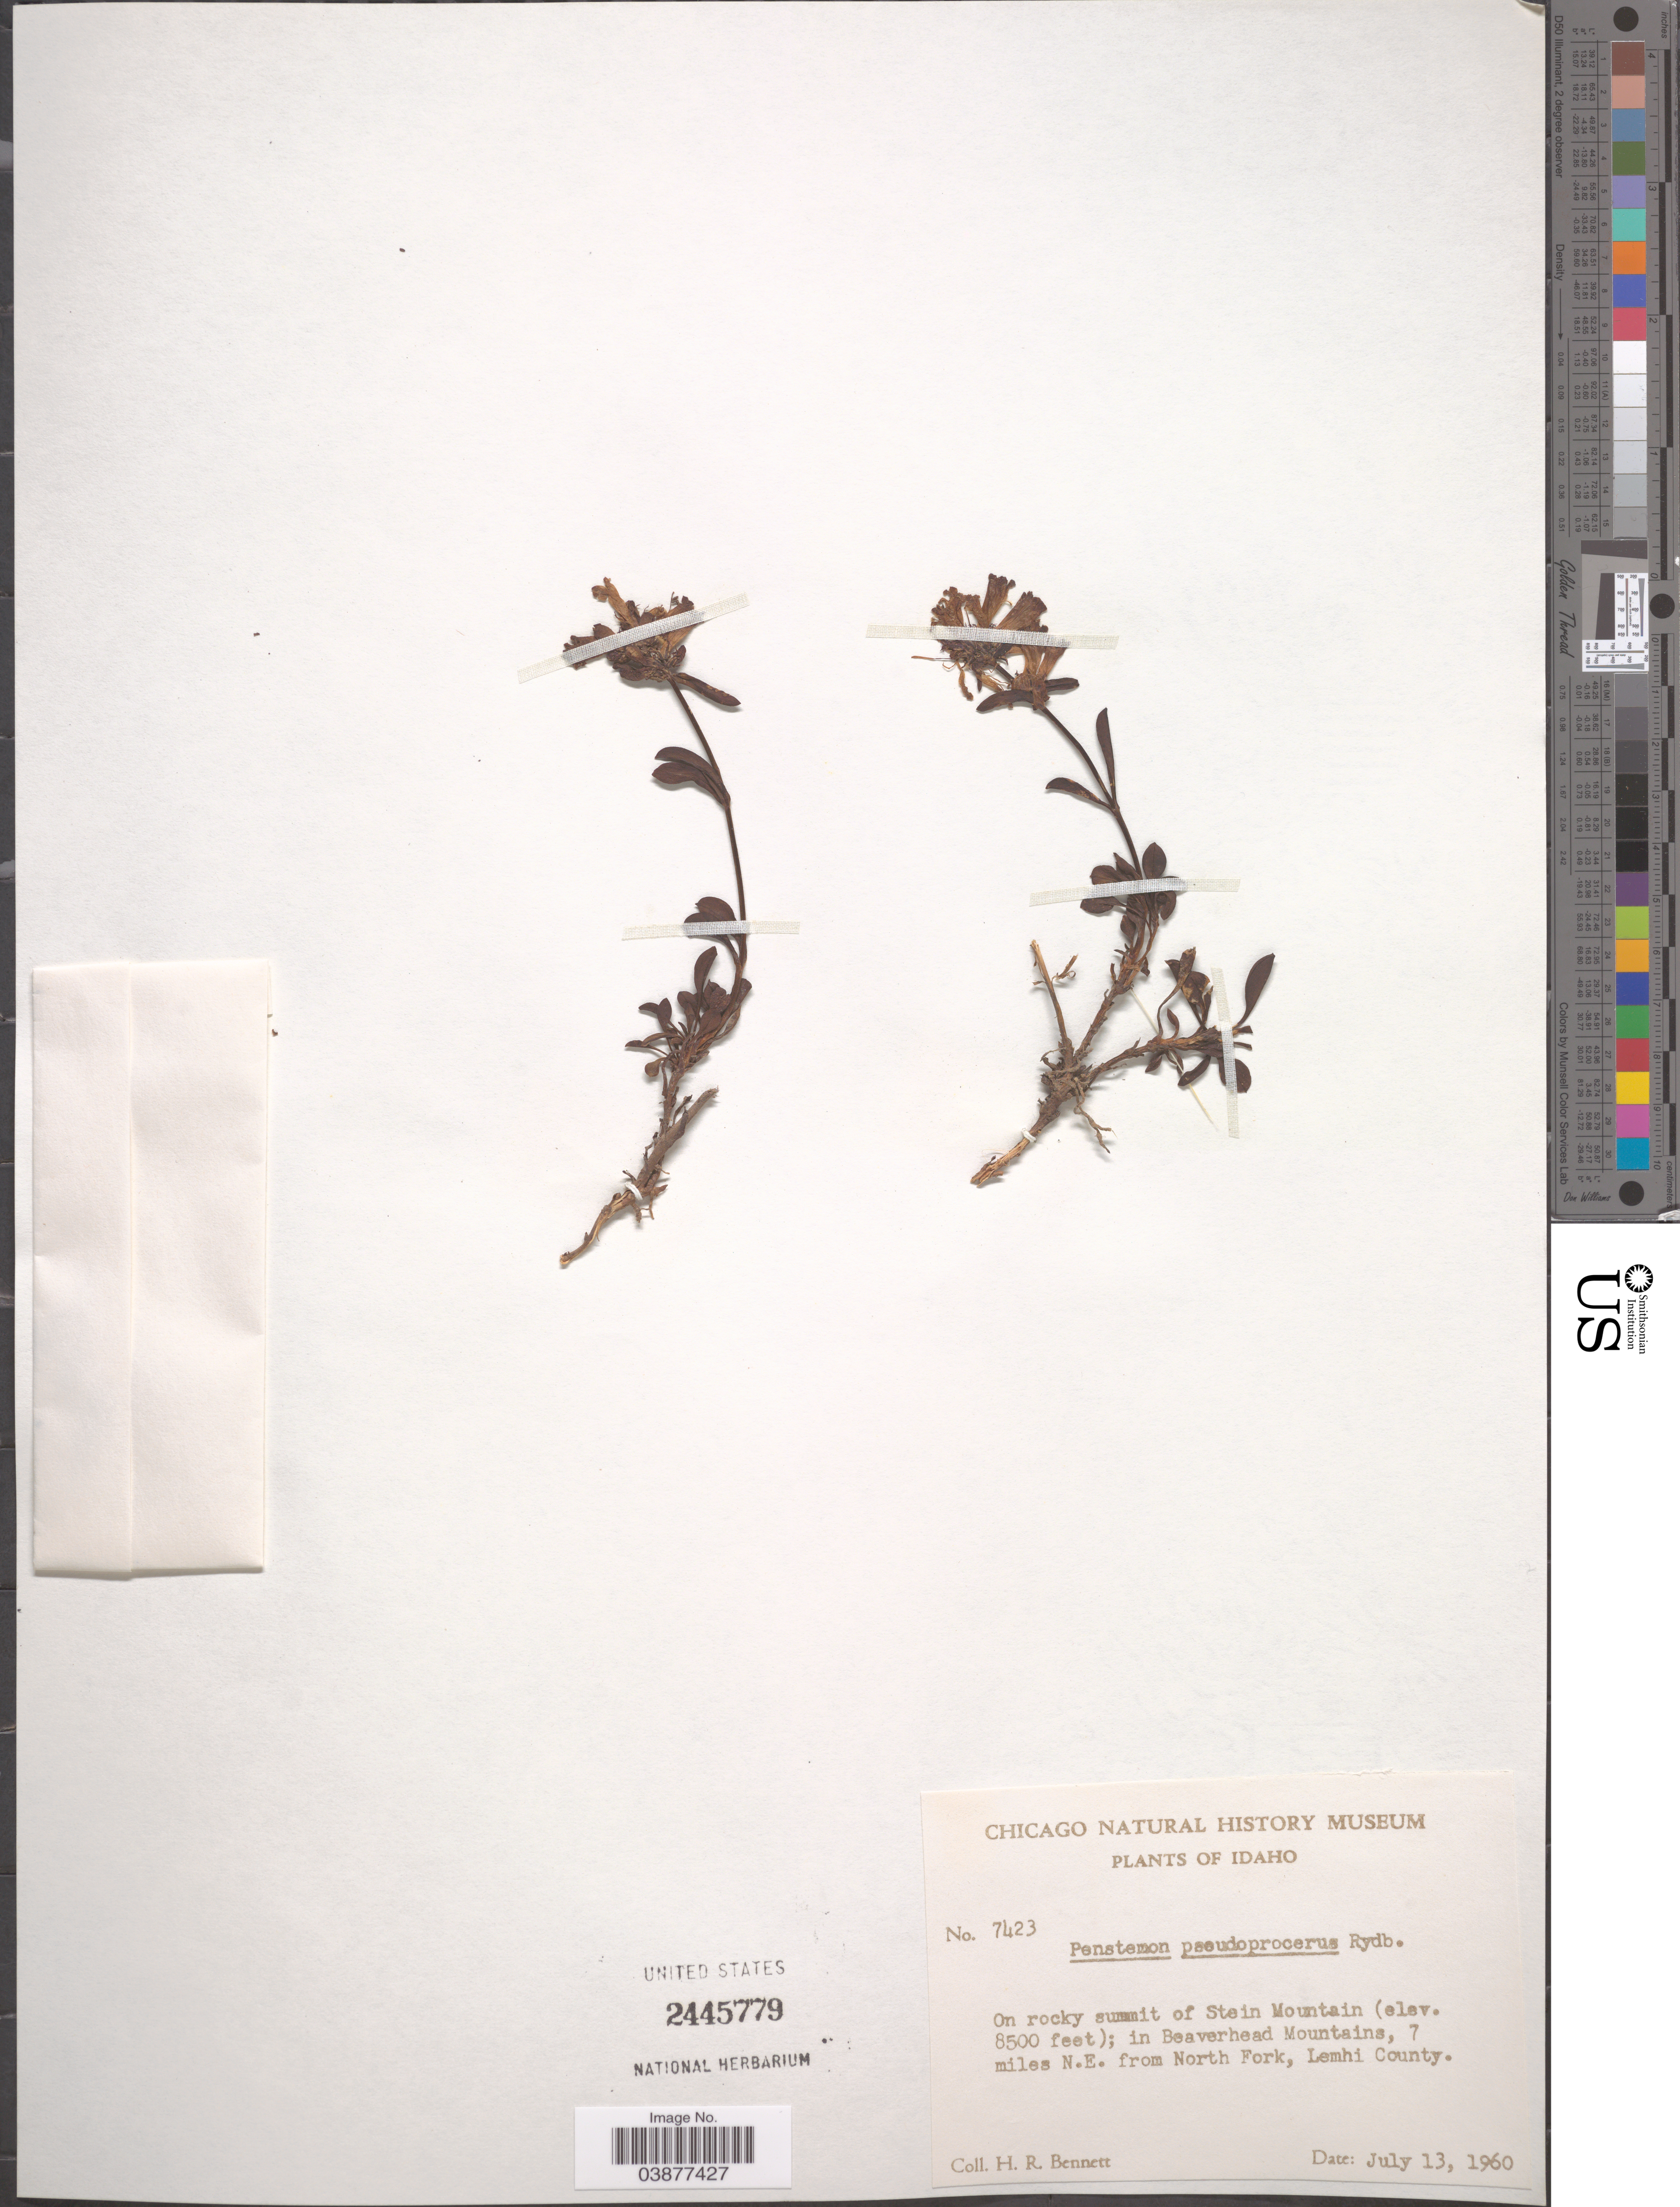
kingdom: Plantae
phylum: Tracheophyta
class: Magnoliopsida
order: Lamiales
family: Plantaginaceae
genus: Penstemon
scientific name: Penstemon pseudoprocerus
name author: Rydb.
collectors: H. R. Bennett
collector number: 7423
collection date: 1960-07-13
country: United States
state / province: Idaho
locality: On rocky summit of Stein Mountain; in Beaverhead Mountains, 7 miles N.E. from North Fork, Lemhi County.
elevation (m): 2591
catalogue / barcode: US 2445779